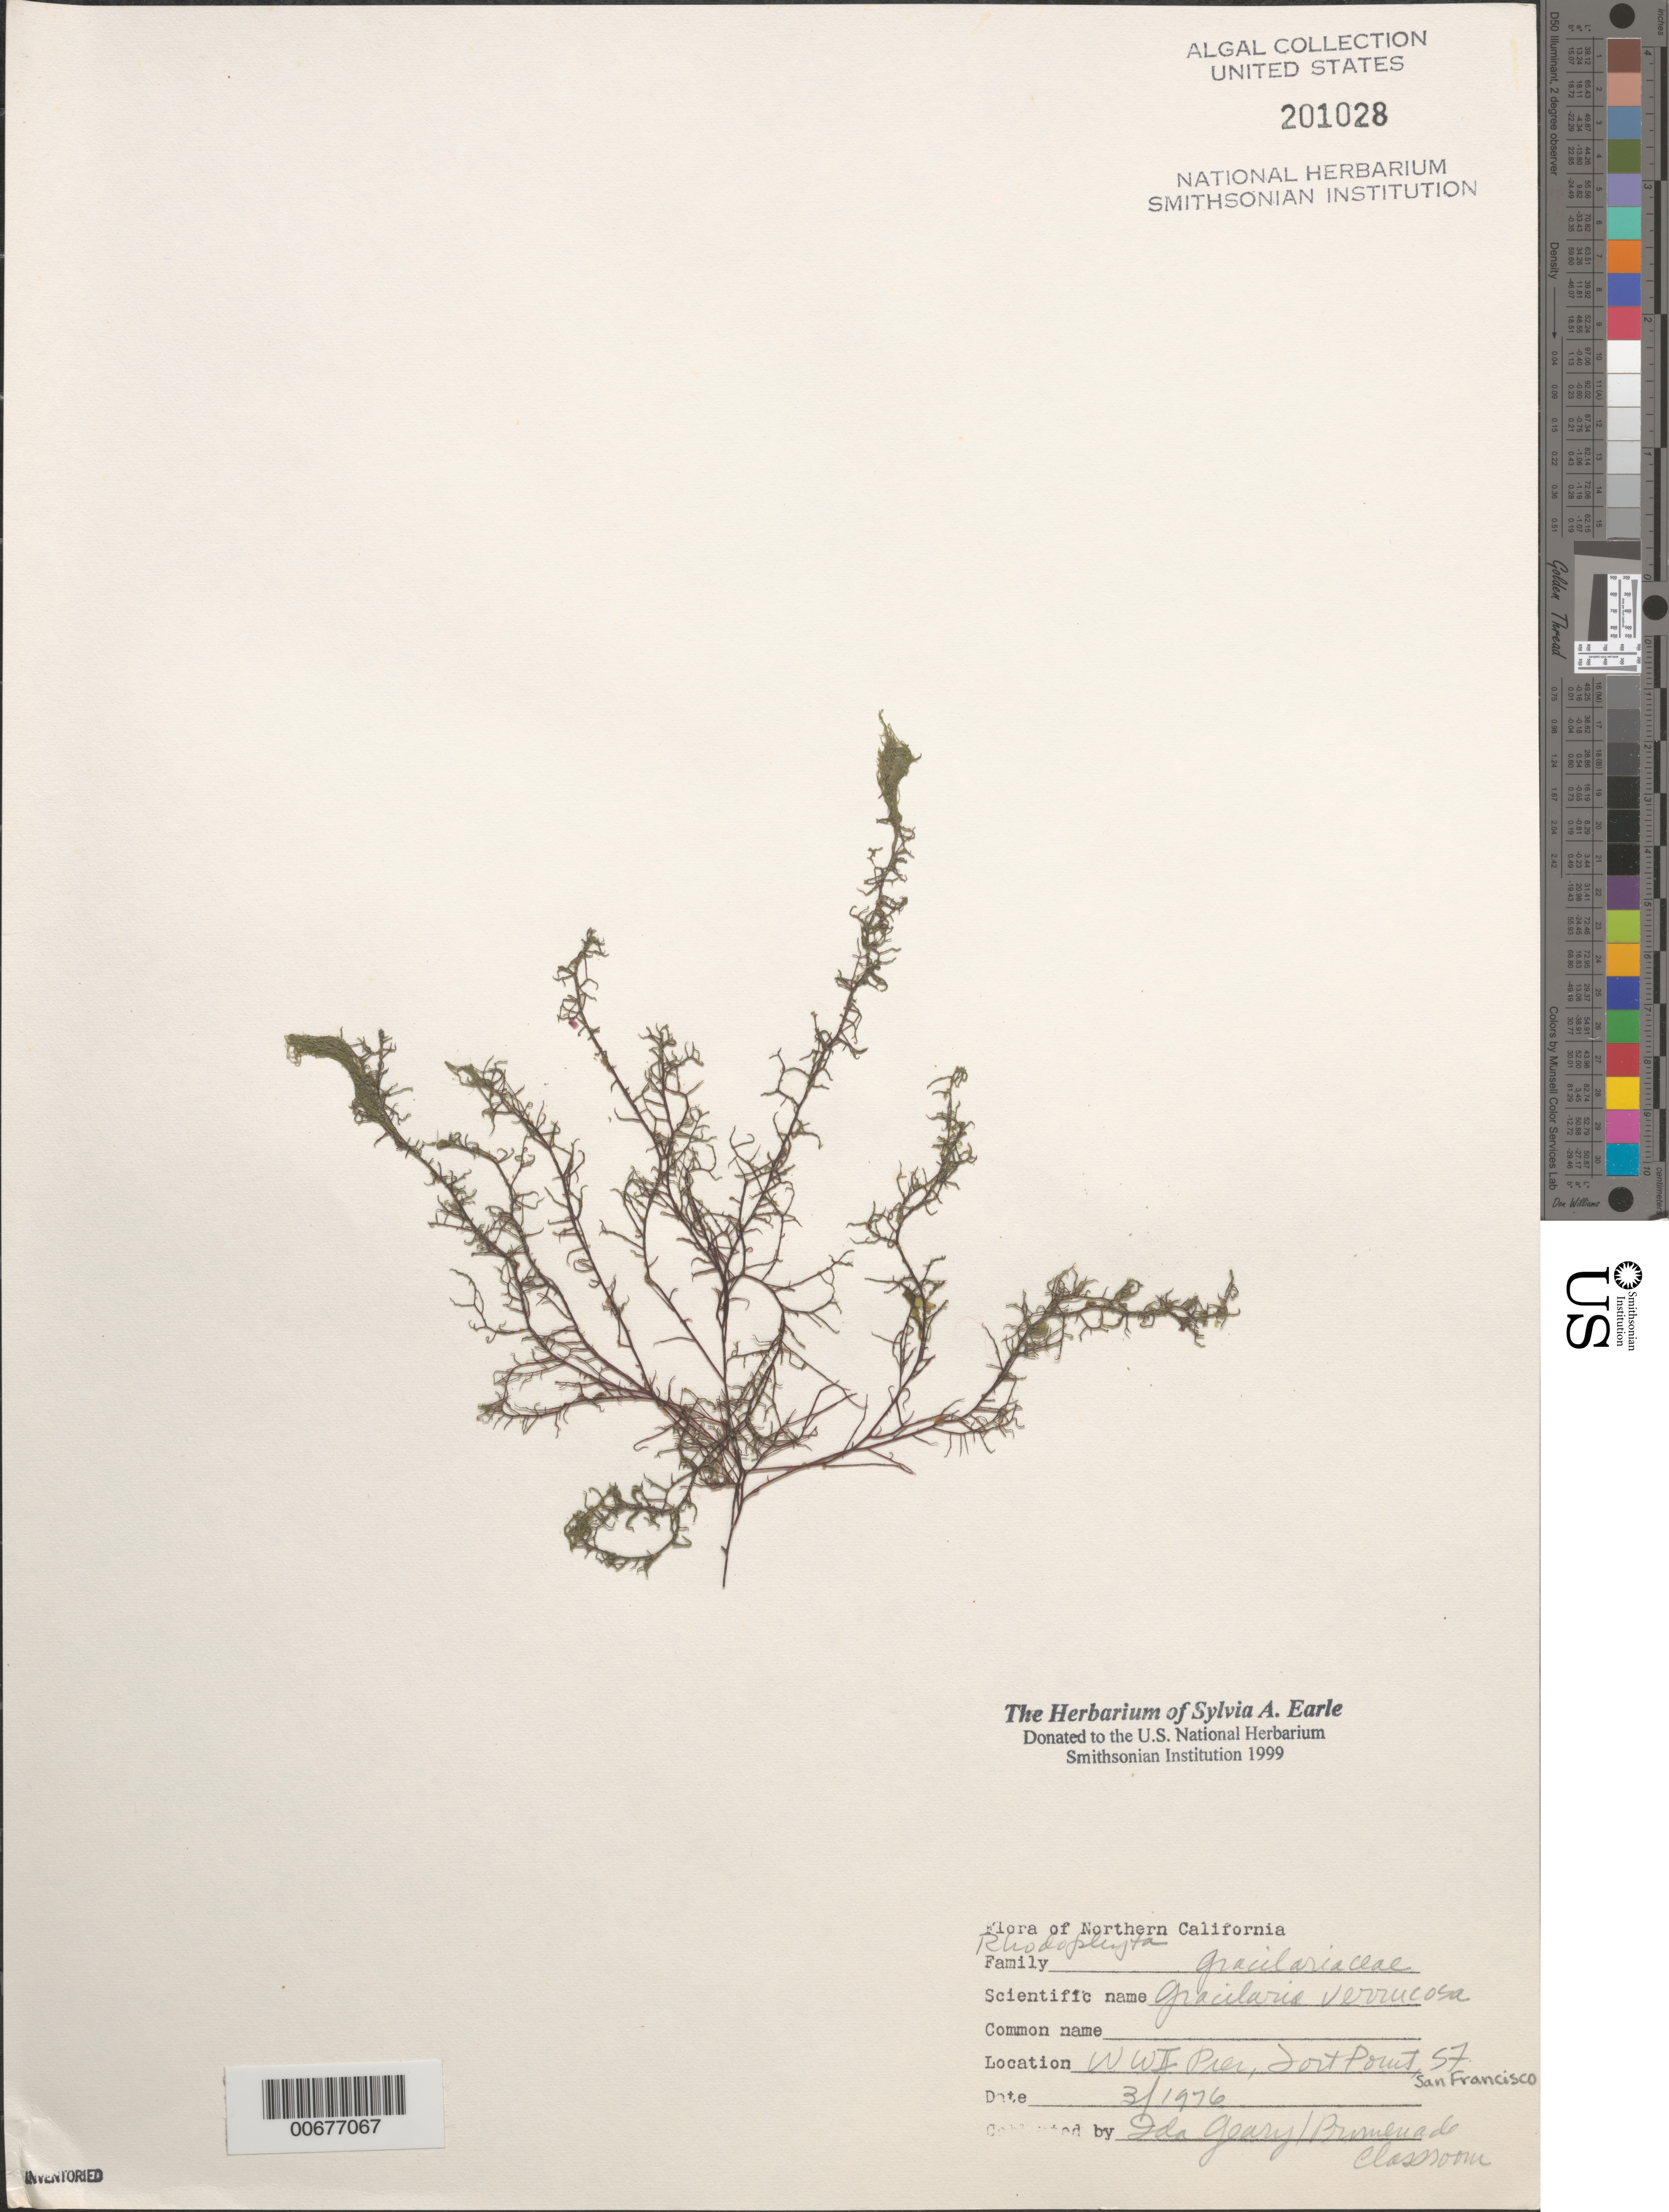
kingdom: Plantae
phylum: Rhodophyta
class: Florideophyceae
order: Gracilariales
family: Gracilariaceae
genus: Gracilariopsis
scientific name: Gracilariopsis longissima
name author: (S.G. Gmel.) Steentoft et al.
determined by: Algae name updating Project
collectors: I. Geary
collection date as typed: Mar 1976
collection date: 1976-03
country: United States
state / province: California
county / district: San Francisco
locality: San Francisco, Fort Point, World War II Pier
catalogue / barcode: US 201028